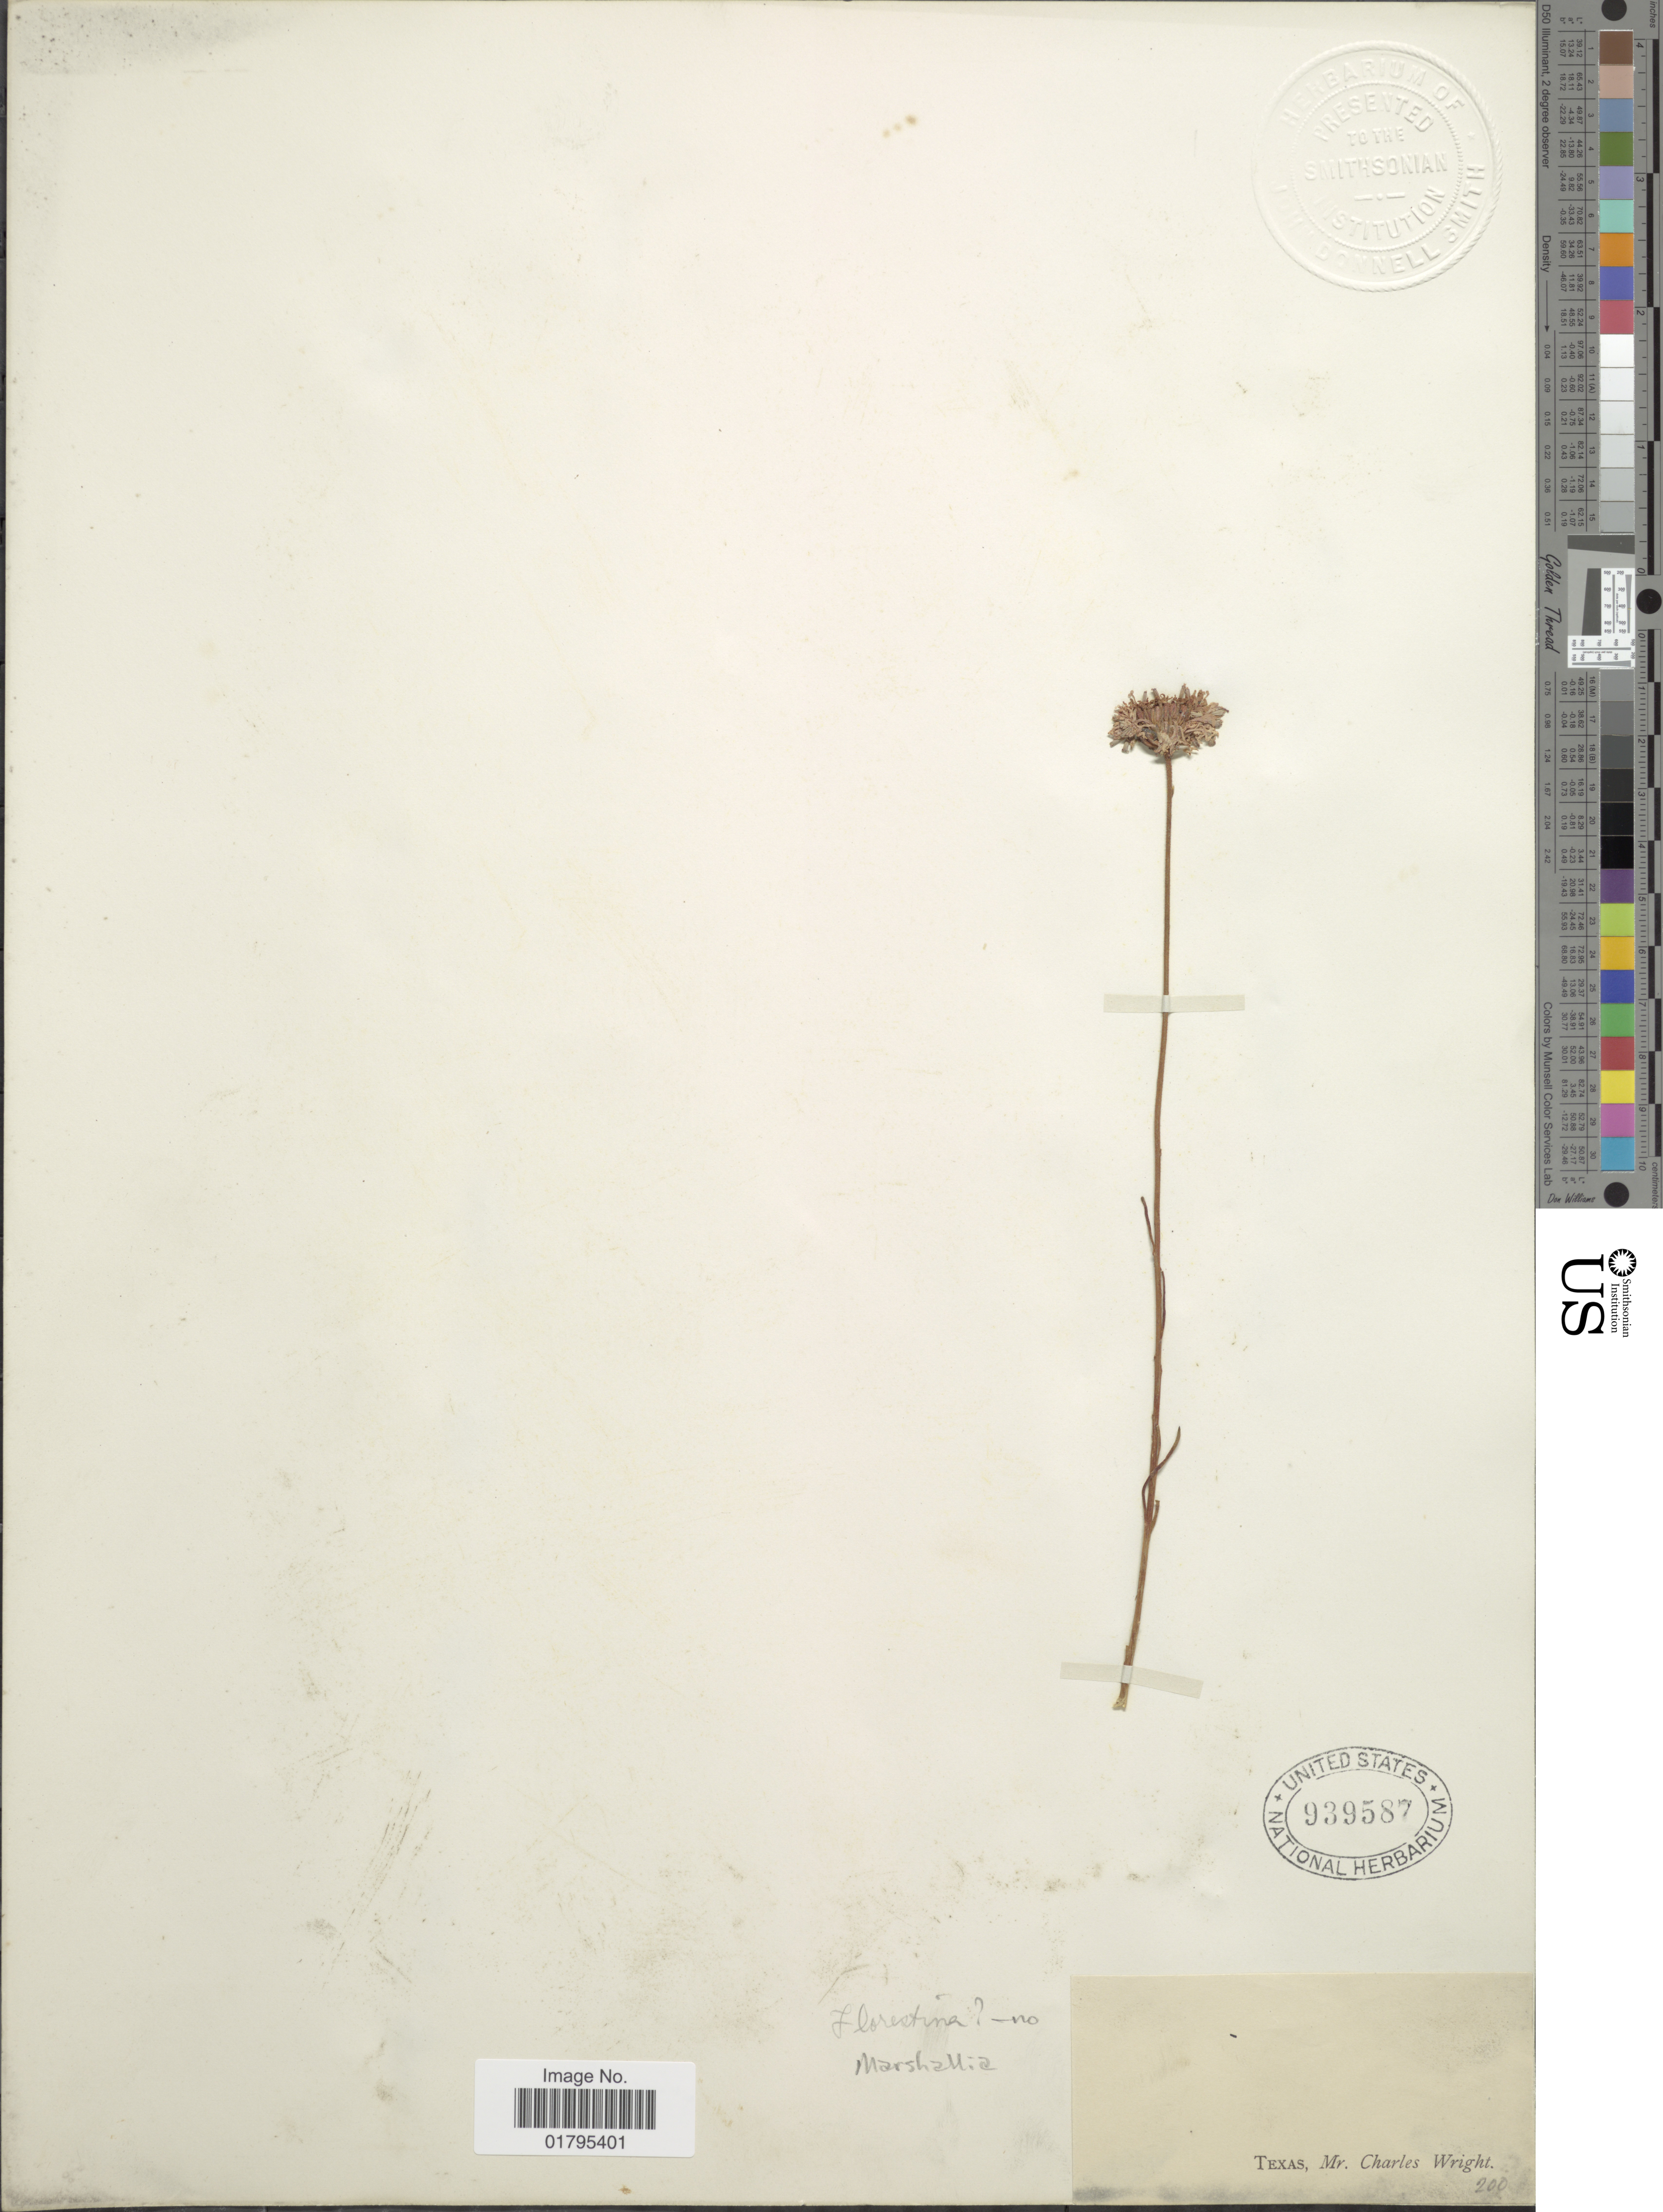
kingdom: Plantae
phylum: Tracheophyta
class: Magnoliopsida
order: Asterales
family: Asteraceae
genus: Marshallia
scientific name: Marshallia sp.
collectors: C. Wright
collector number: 200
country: United States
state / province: Texas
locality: Texas.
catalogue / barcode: US 939587